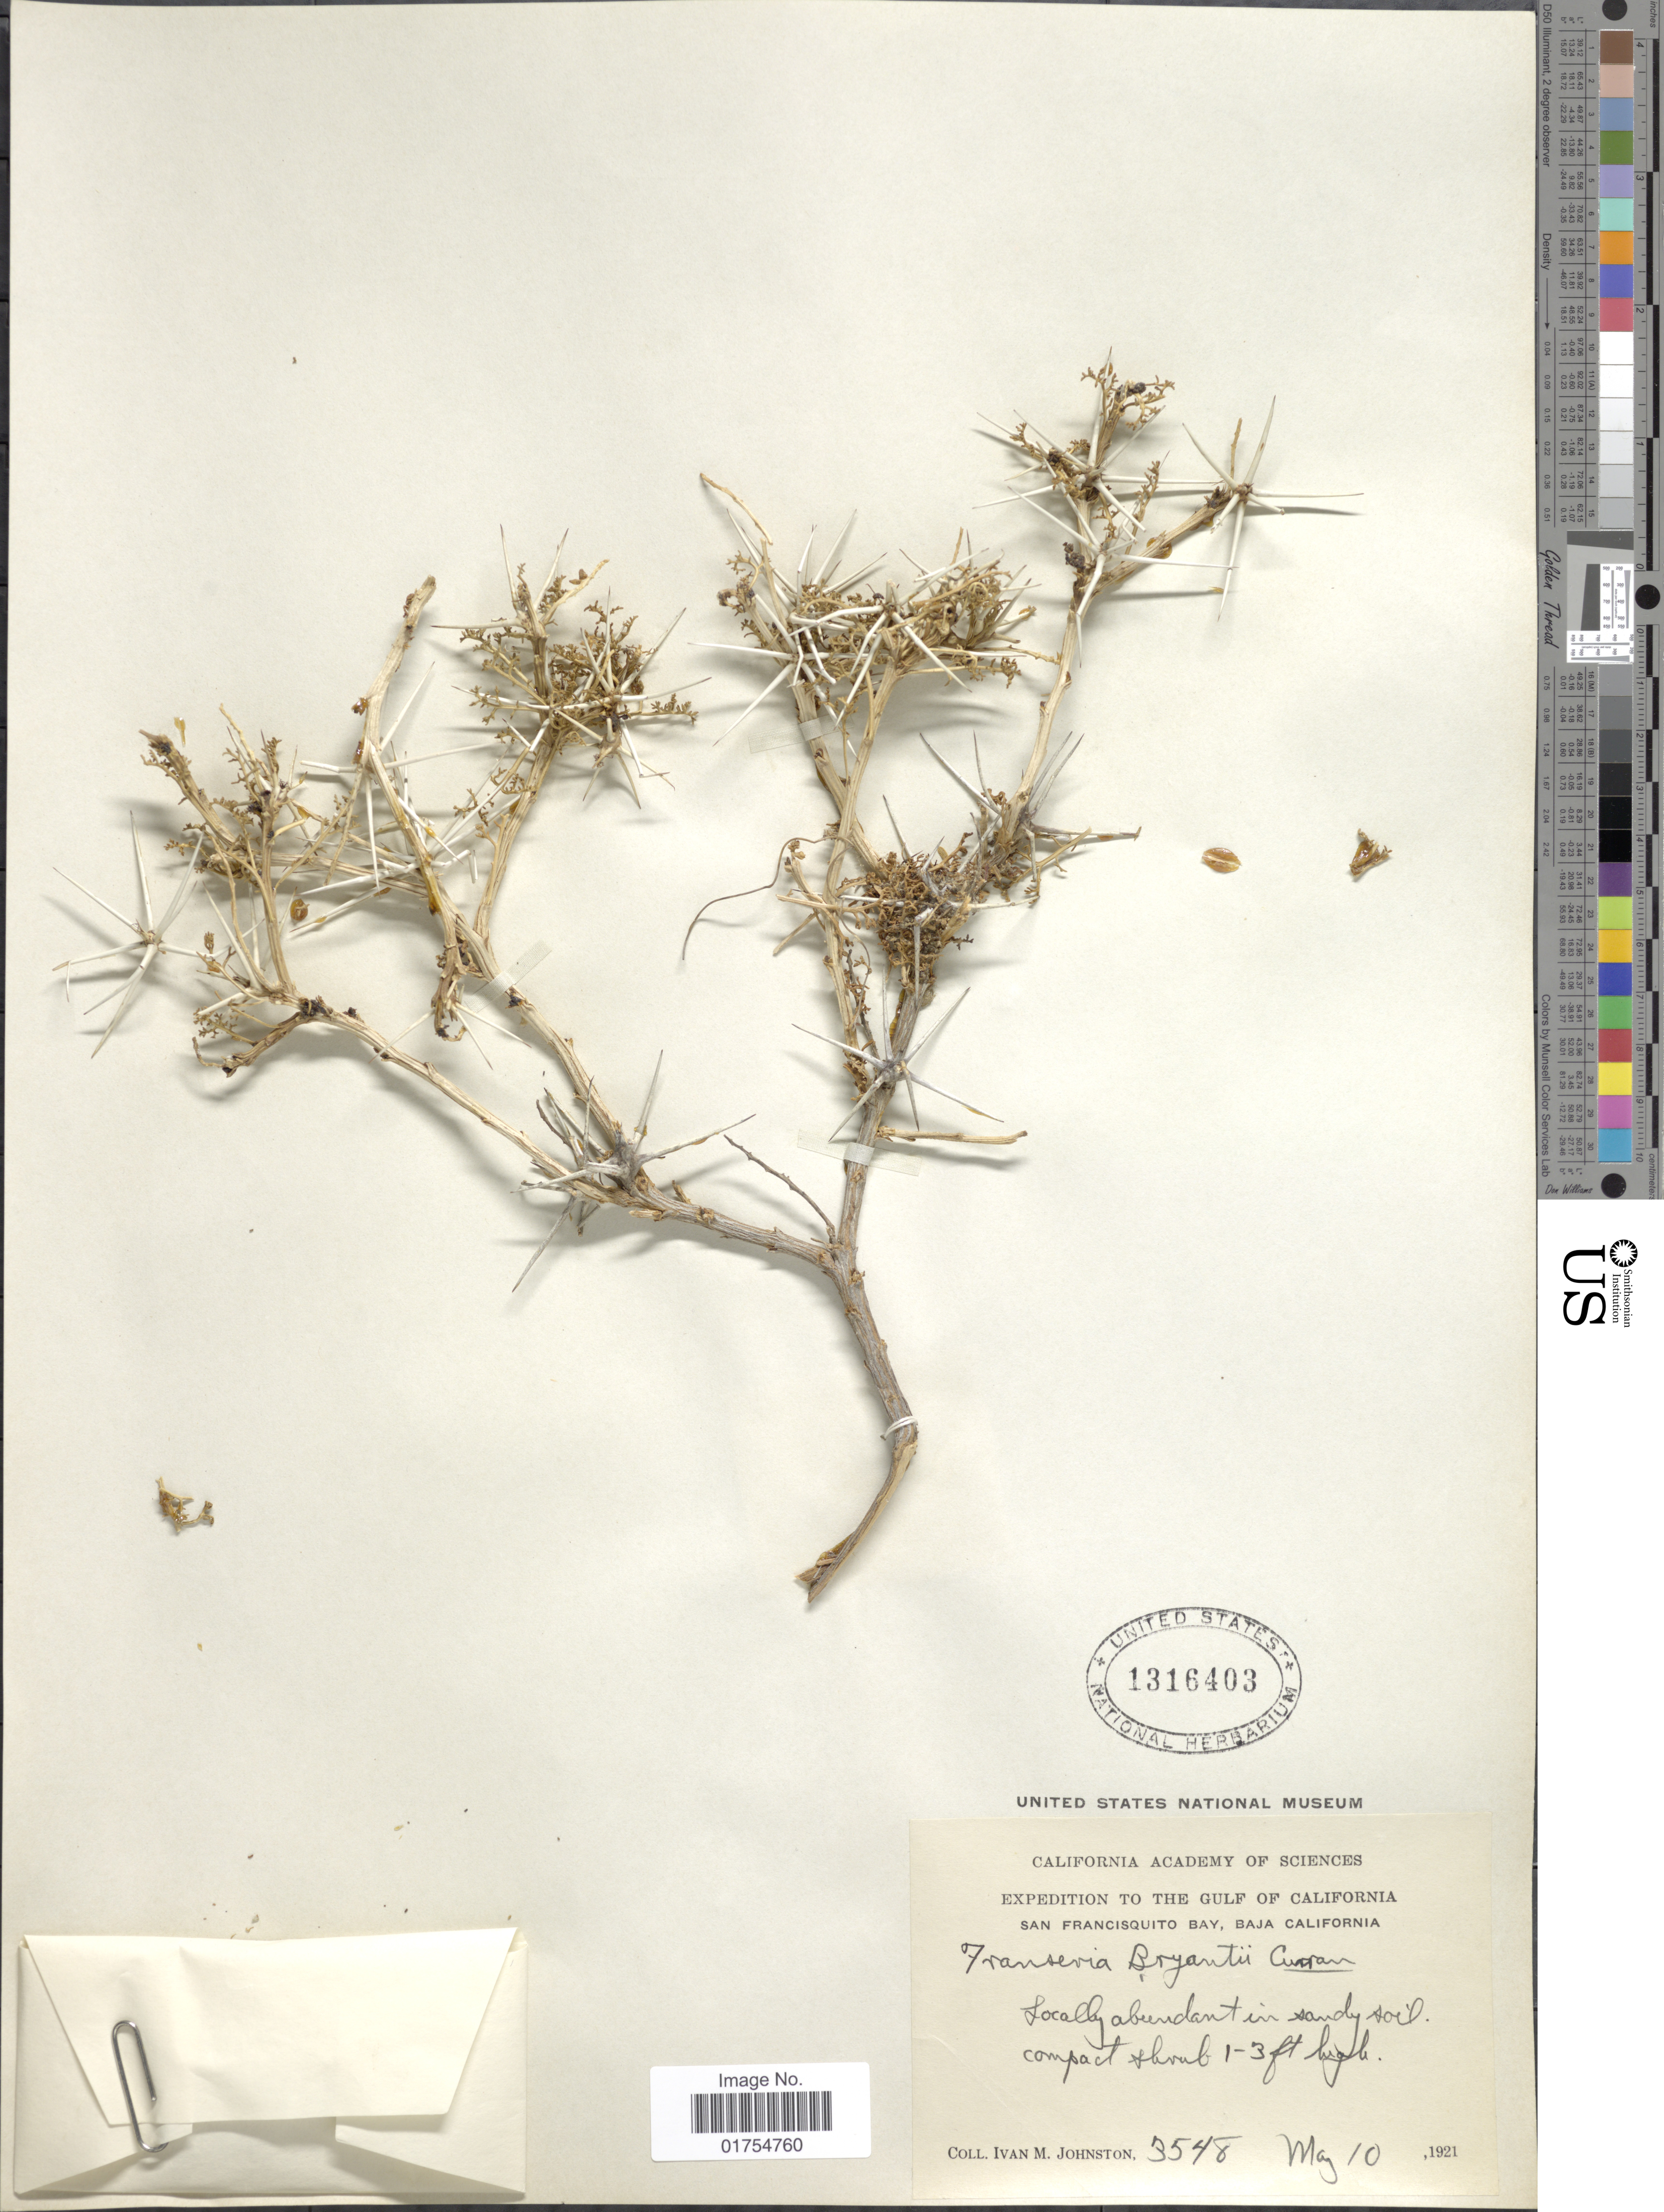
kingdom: Plantae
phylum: Tracheophyta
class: Magnoliopsida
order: Asterales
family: Asteraceae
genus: Franseria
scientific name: Franseria bryantii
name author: Curran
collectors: I.M. Johnston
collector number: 3548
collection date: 1921-05-10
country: Mexico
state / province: Baja California Sur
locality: Gulf of California, San Francisquito Bay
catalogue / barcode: US 1316403